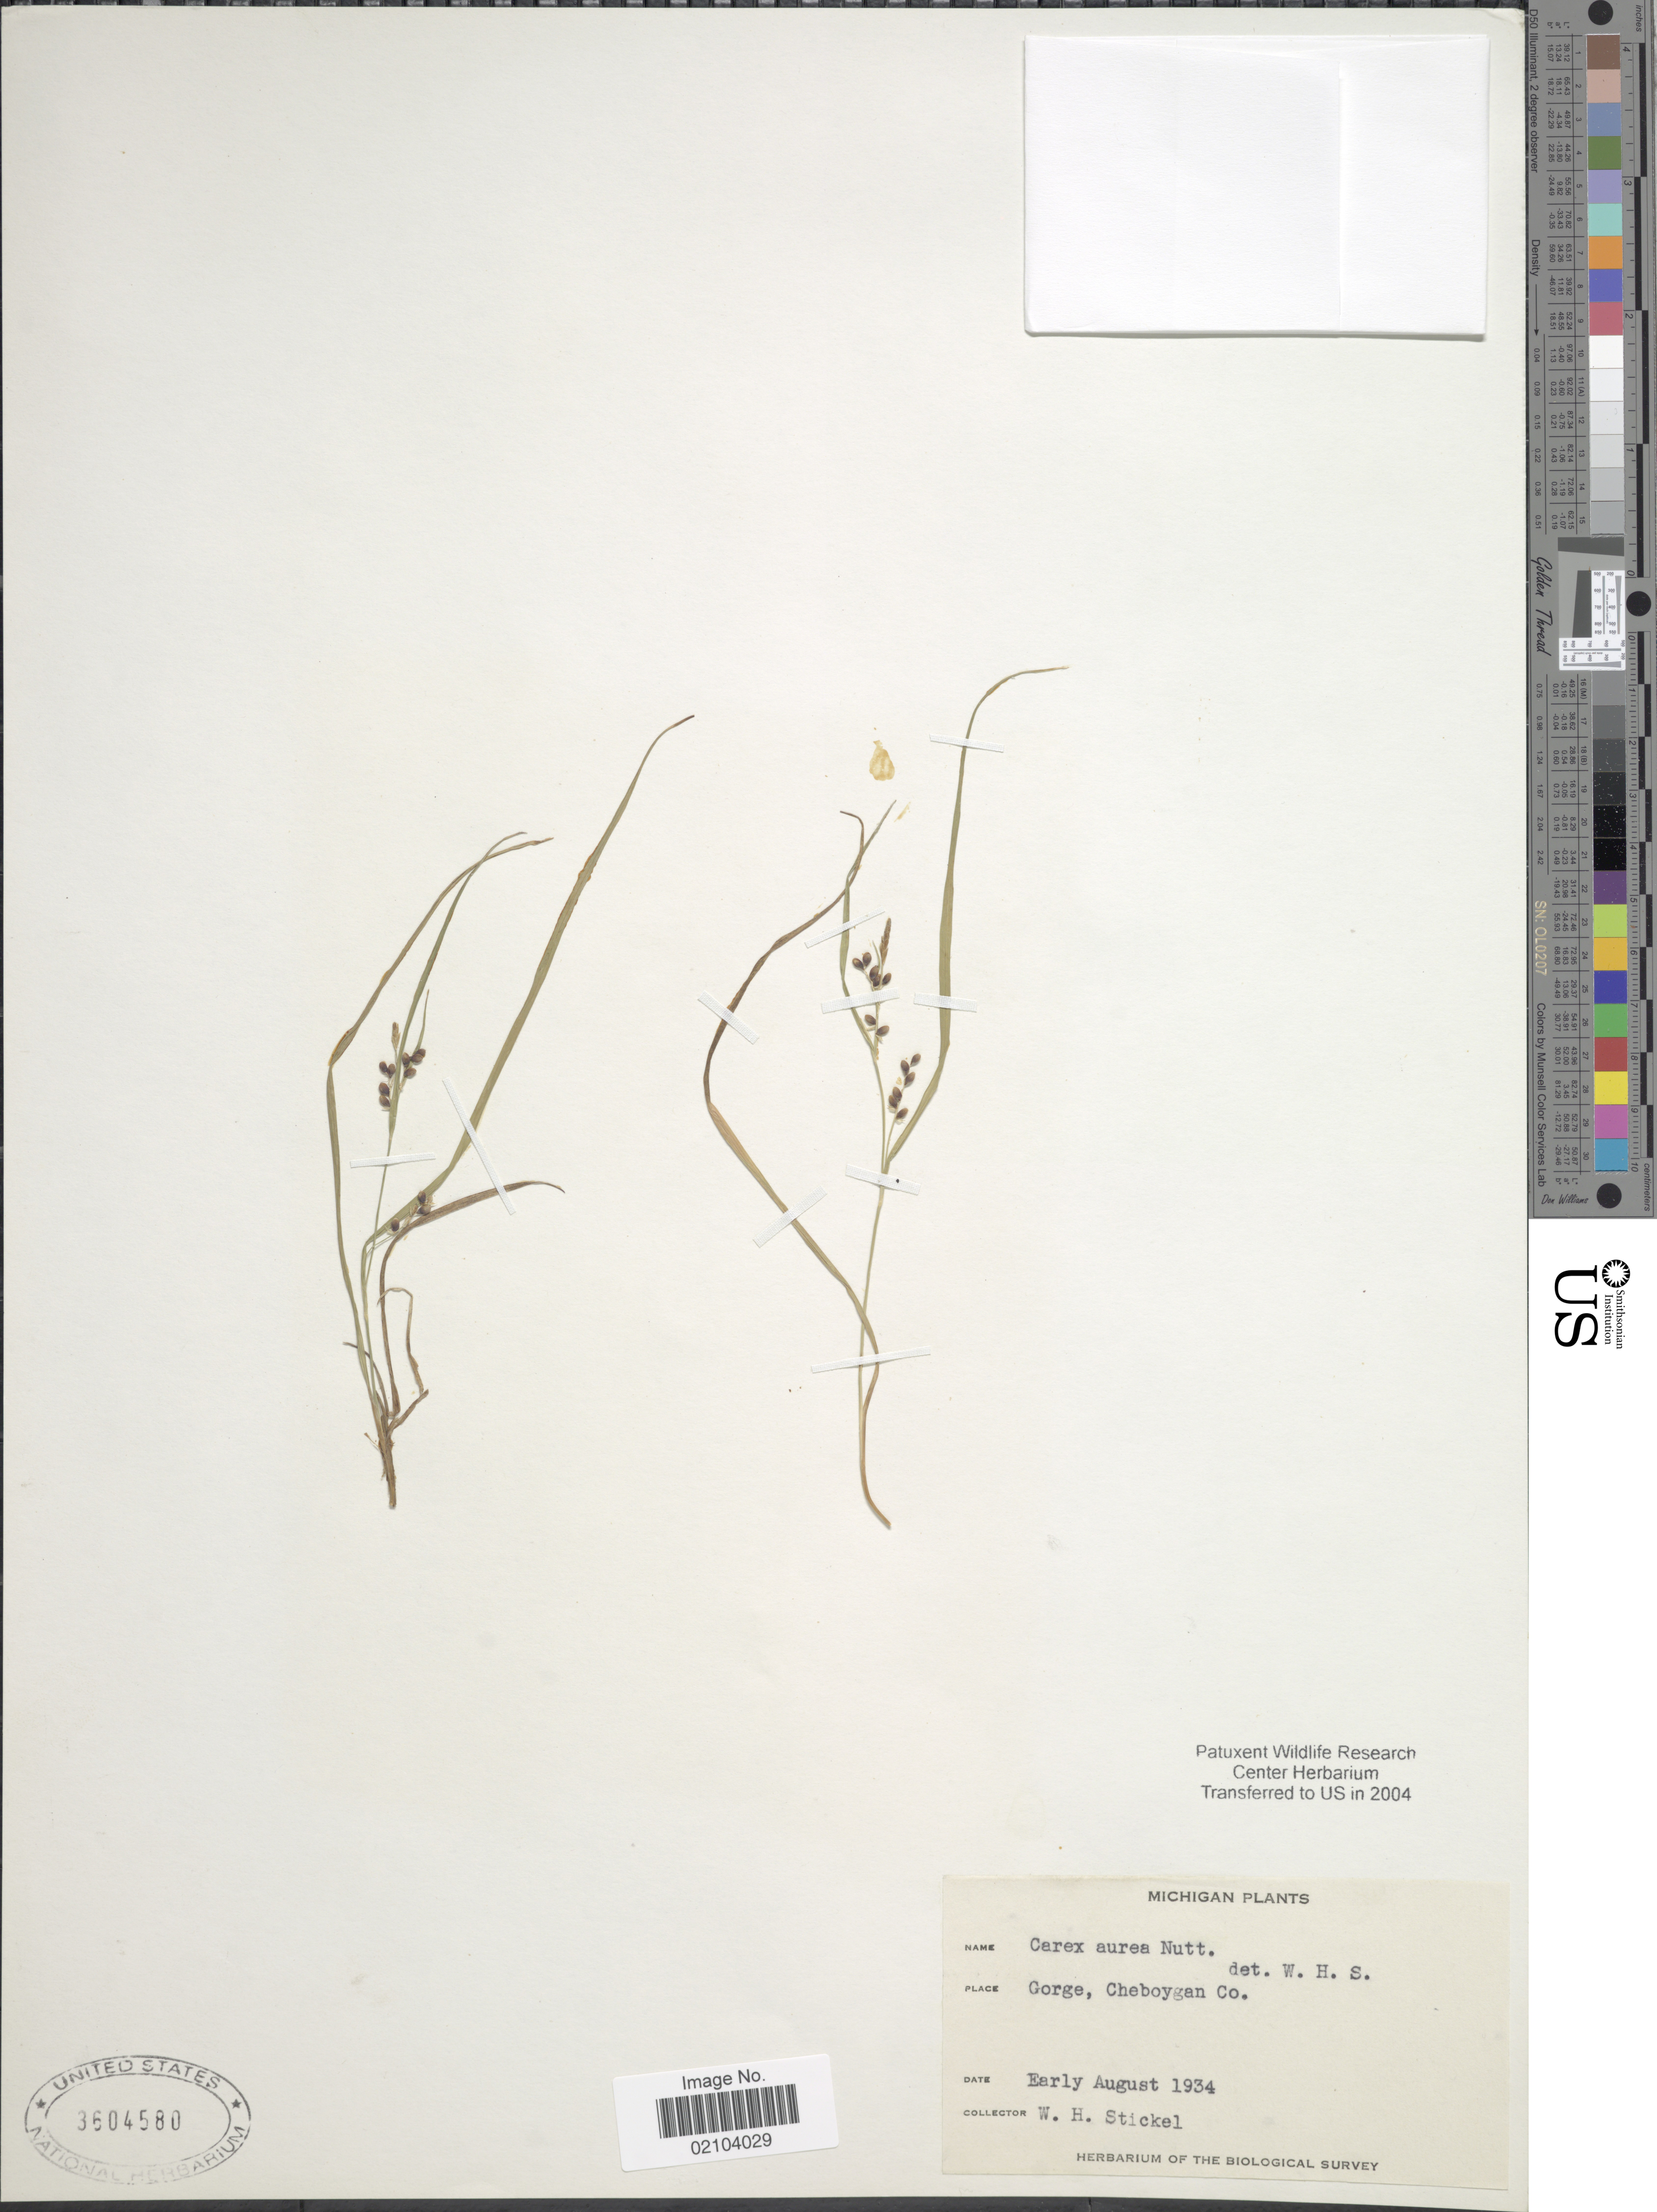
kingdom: Plantae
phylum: Tracheophyta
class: Liliopsida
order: Poales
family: Cyperaceae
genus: Carex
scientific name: Carex aurea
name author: Nutt.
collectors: W. Stickel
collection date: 1934-08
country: United States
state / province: Michigan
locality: Gorge, Cheboygan Co.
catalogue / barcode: US 3604580